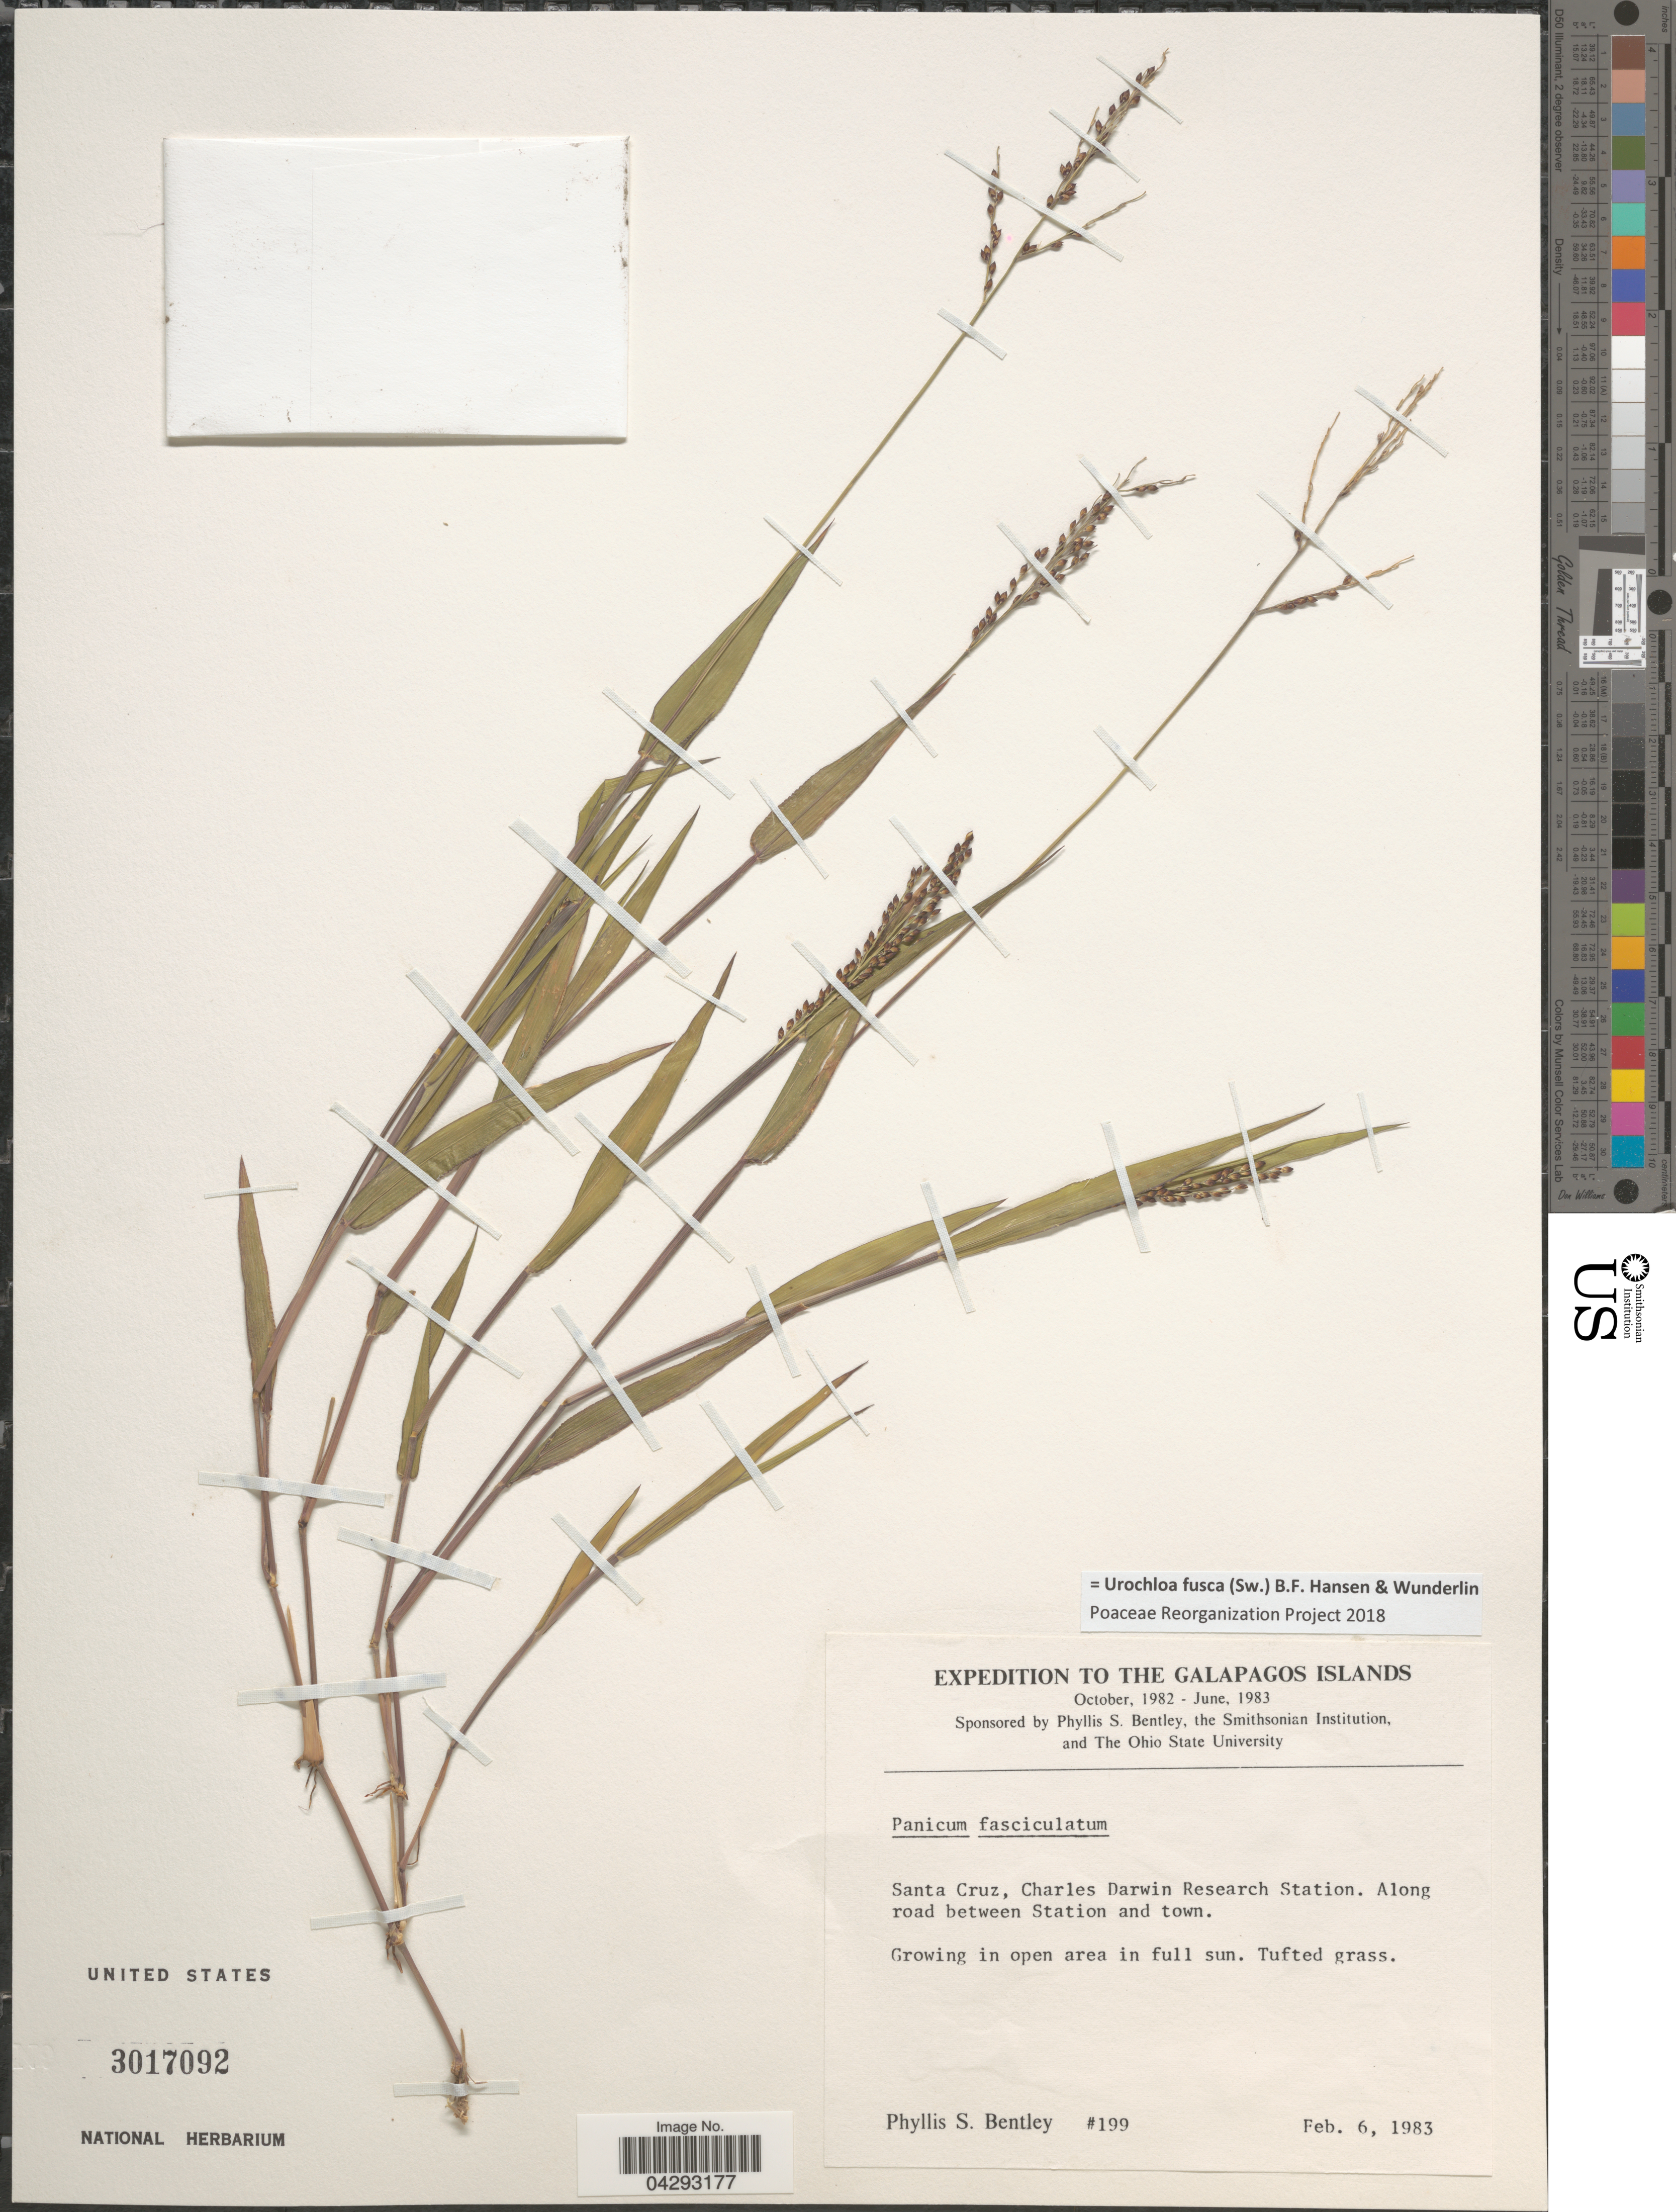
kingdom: Plantae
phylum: Tracheophyta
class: Liliopsida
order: Poales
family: Poaceae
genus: Urochloa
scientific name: Urochloa fusca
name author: (Sw.) B.F. Hansen & Wunderlin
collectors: P. S. Bentley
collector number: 199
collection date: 1983-02-06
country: Ecuador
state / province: Colón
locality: Expedition to the Galapagos Islands. Santa Cruz, Charles Darwin Research Station. Along road between Station and town.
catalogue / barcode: US 3017092